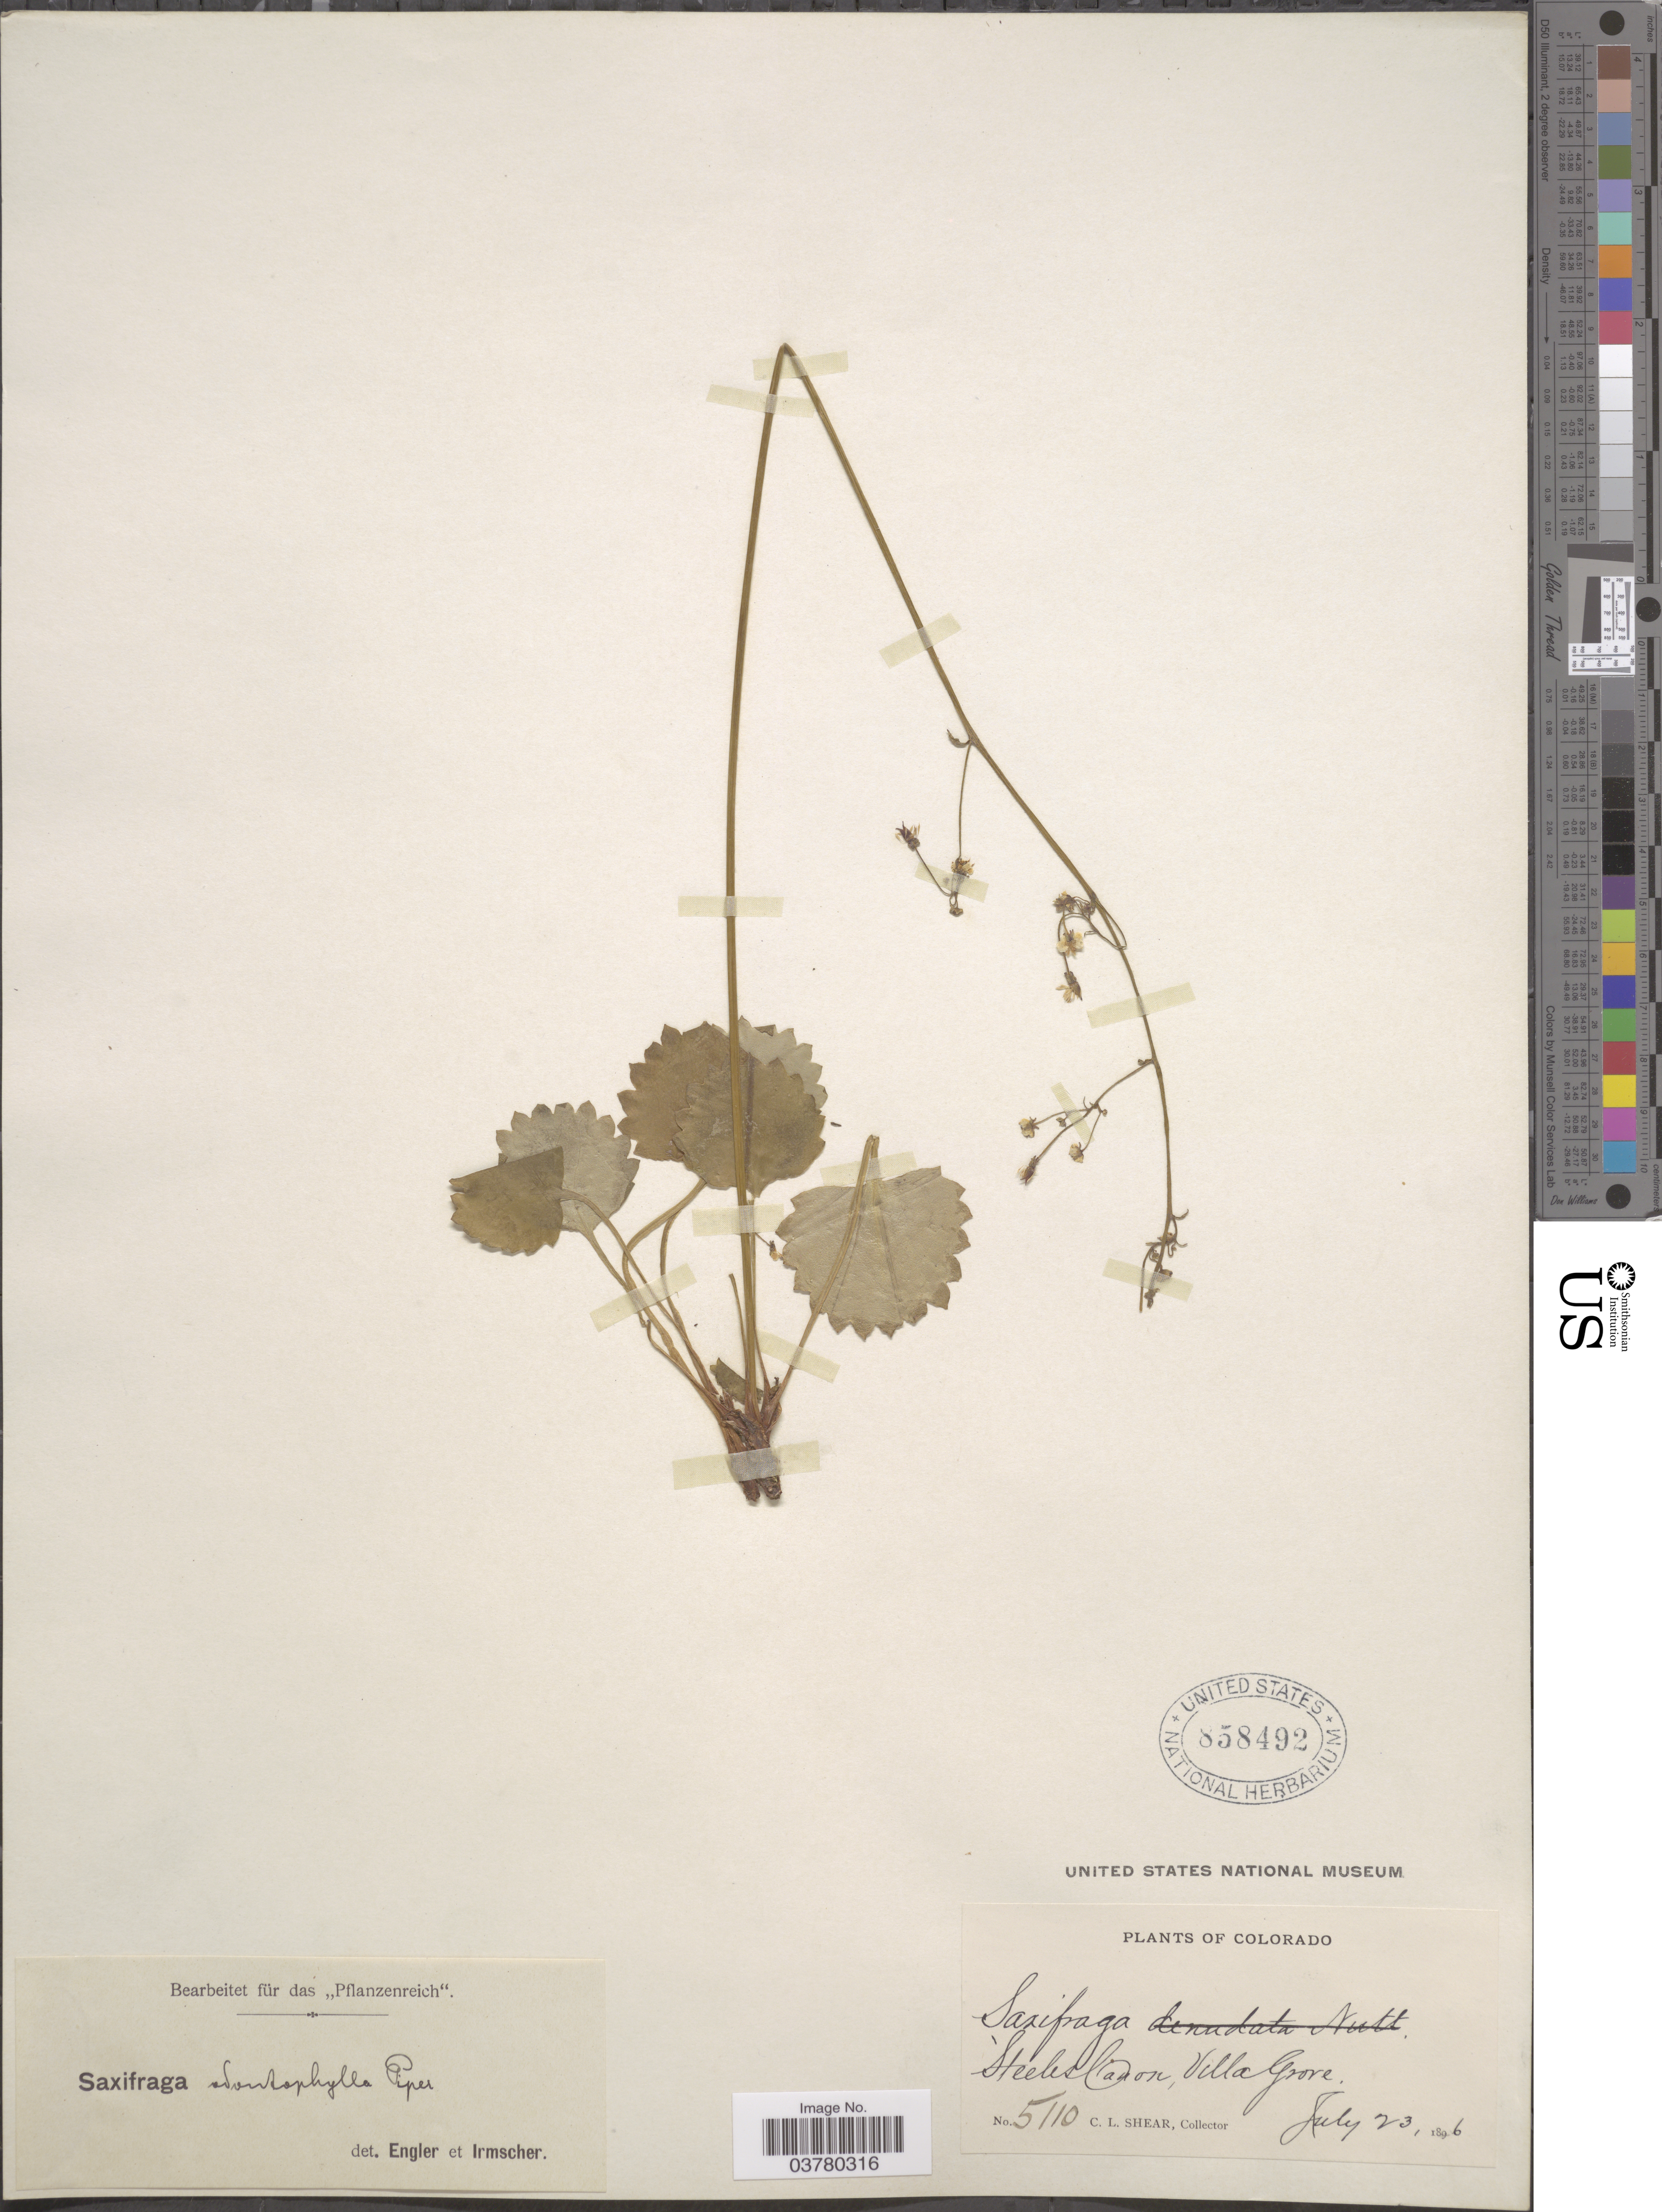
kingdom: Plantae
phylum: Tracheophyta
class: Magnoliopsida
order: Saxifragales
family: Saxifragaceae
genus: Micranthes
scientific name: Micranthes odontoloma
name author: (Piper) A. Heller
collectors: C. L. Shear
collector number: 5110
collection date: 1896-07-23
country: United States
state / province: Colorado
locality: Steeles Canon, Villa Grove.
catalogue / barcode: US 858492